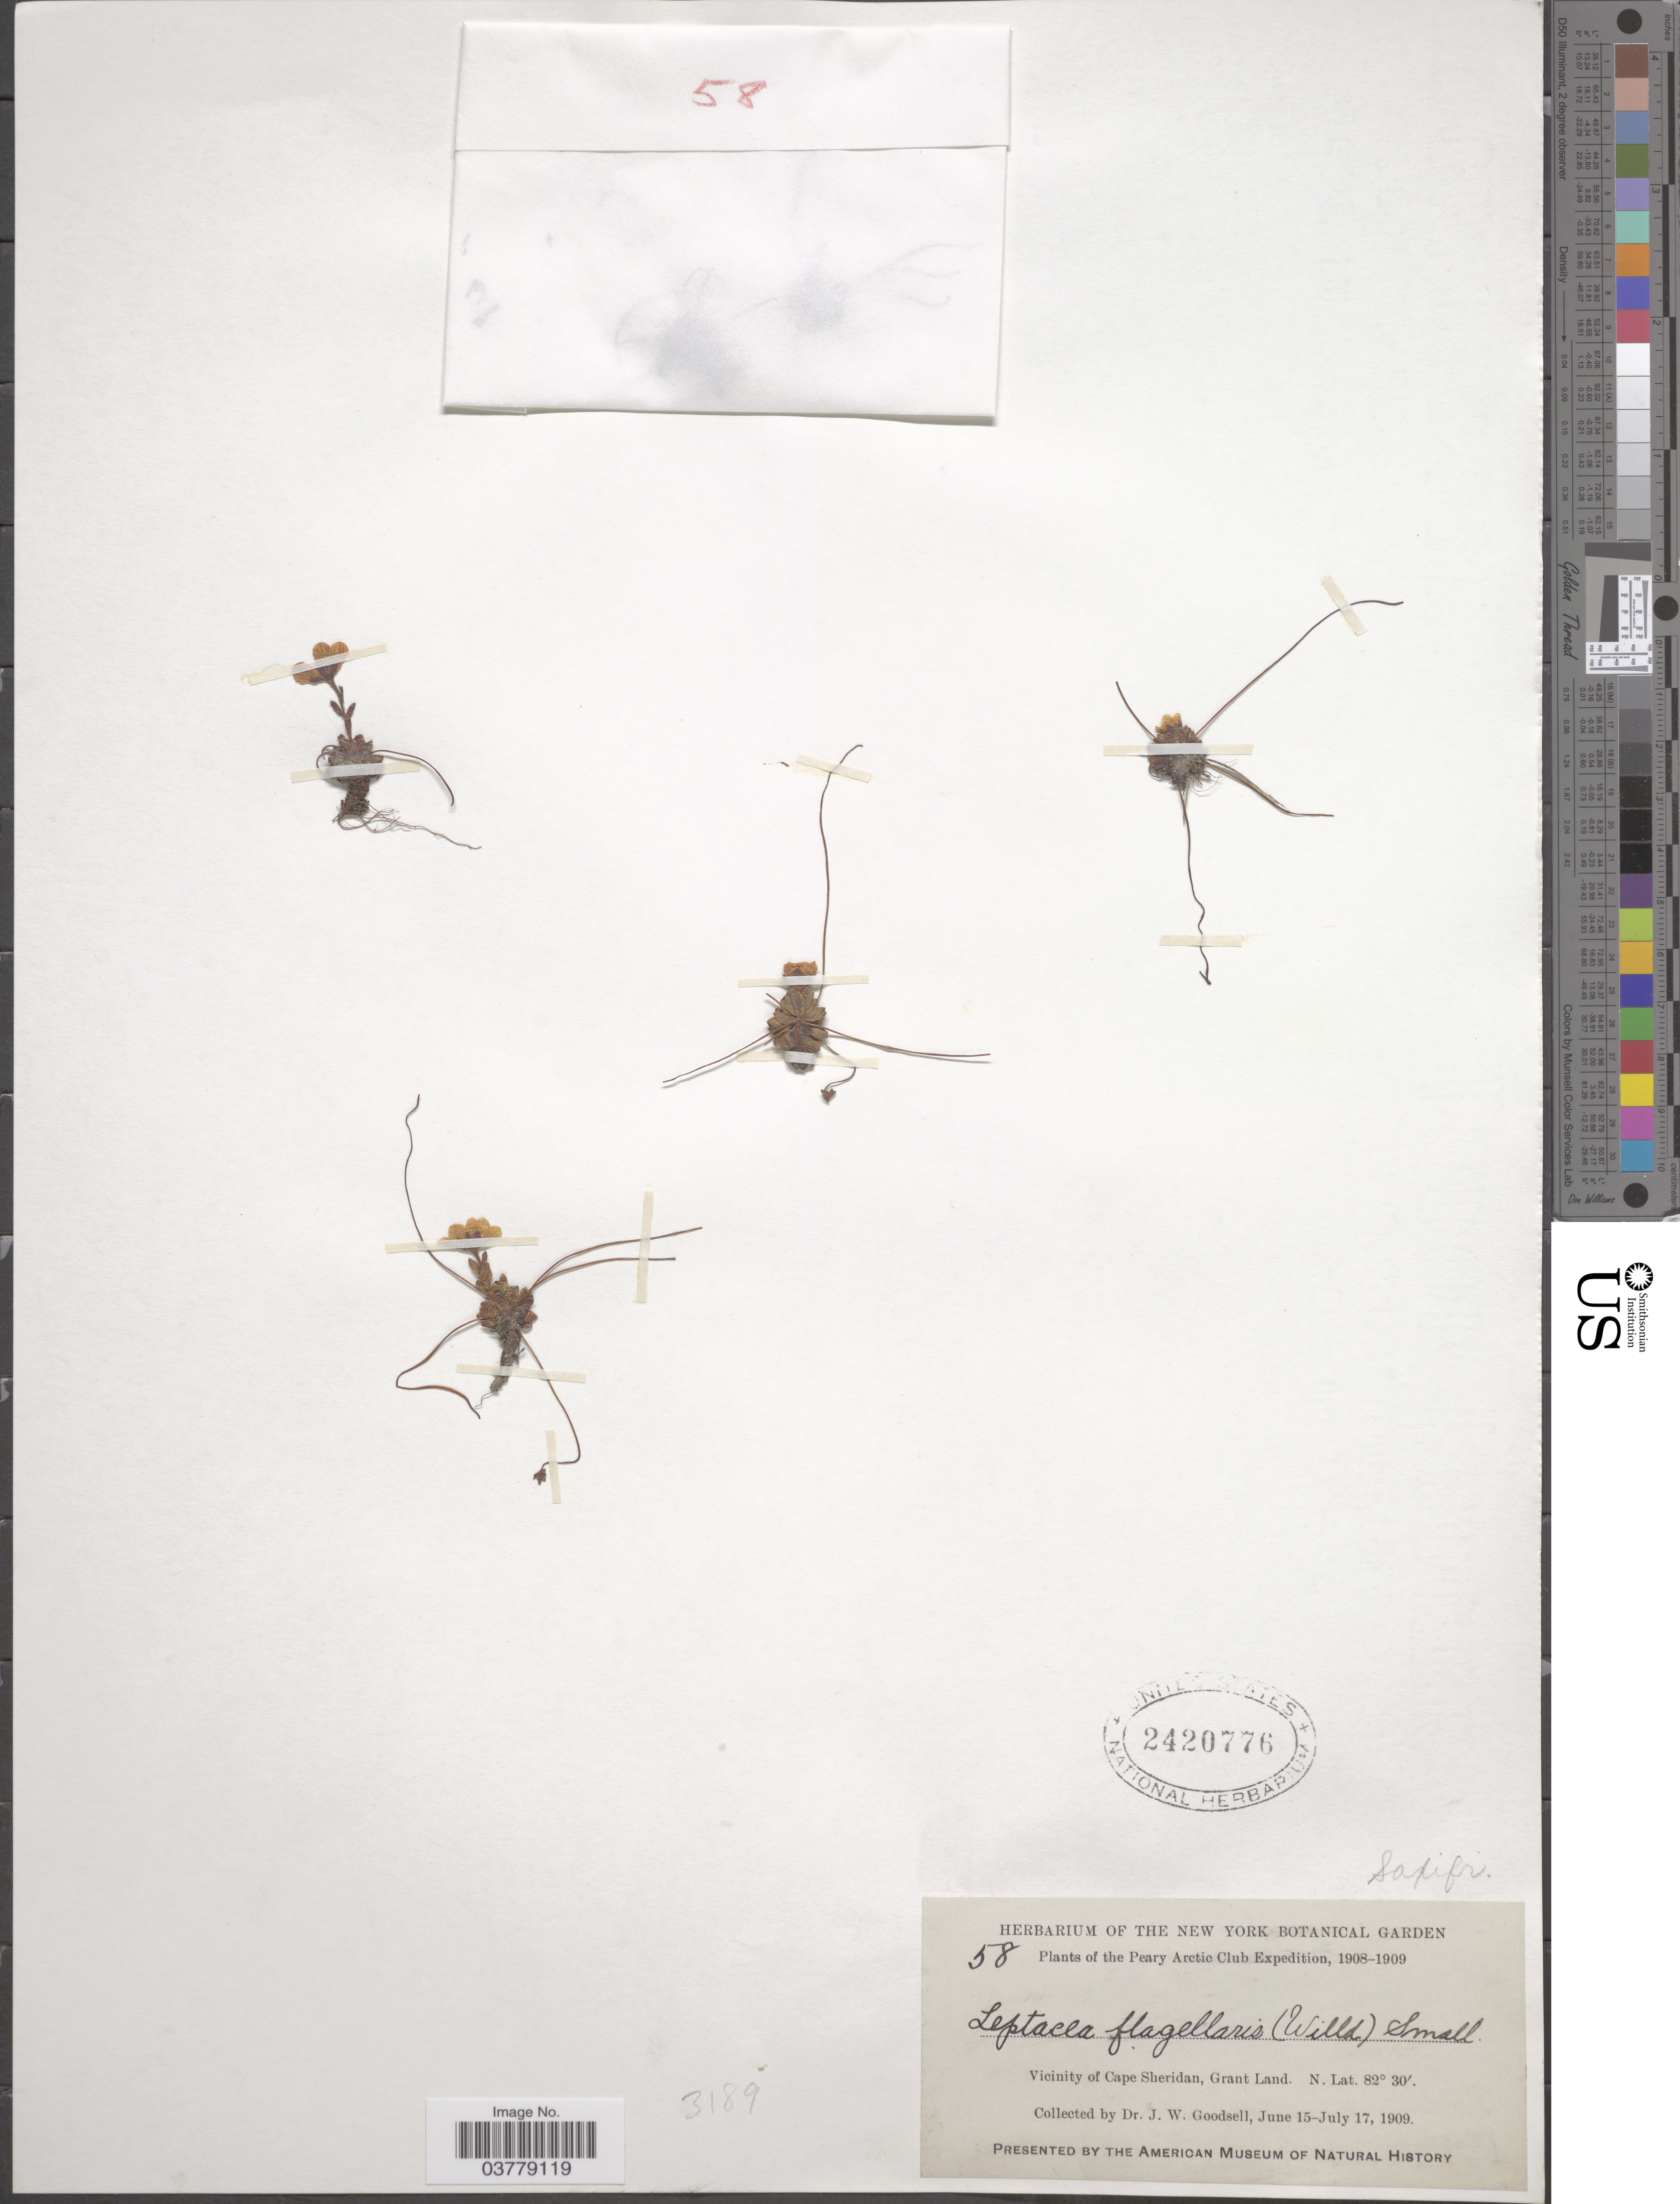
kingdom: Plantae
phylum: Tracheophyta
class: Magnoliopsida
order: Saxifragales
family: Saxifragaceae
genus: Saxifraga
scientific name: Saxifraga flagellaris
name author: Willd. ex Sternb.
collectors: J. Goodsell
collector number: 58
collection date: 1909-06-15/1909-07-17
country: Canada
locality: The Peary Arctic Club?. Vicinity of Cape Sheridan, Grant Land.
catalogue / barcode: US 2420776